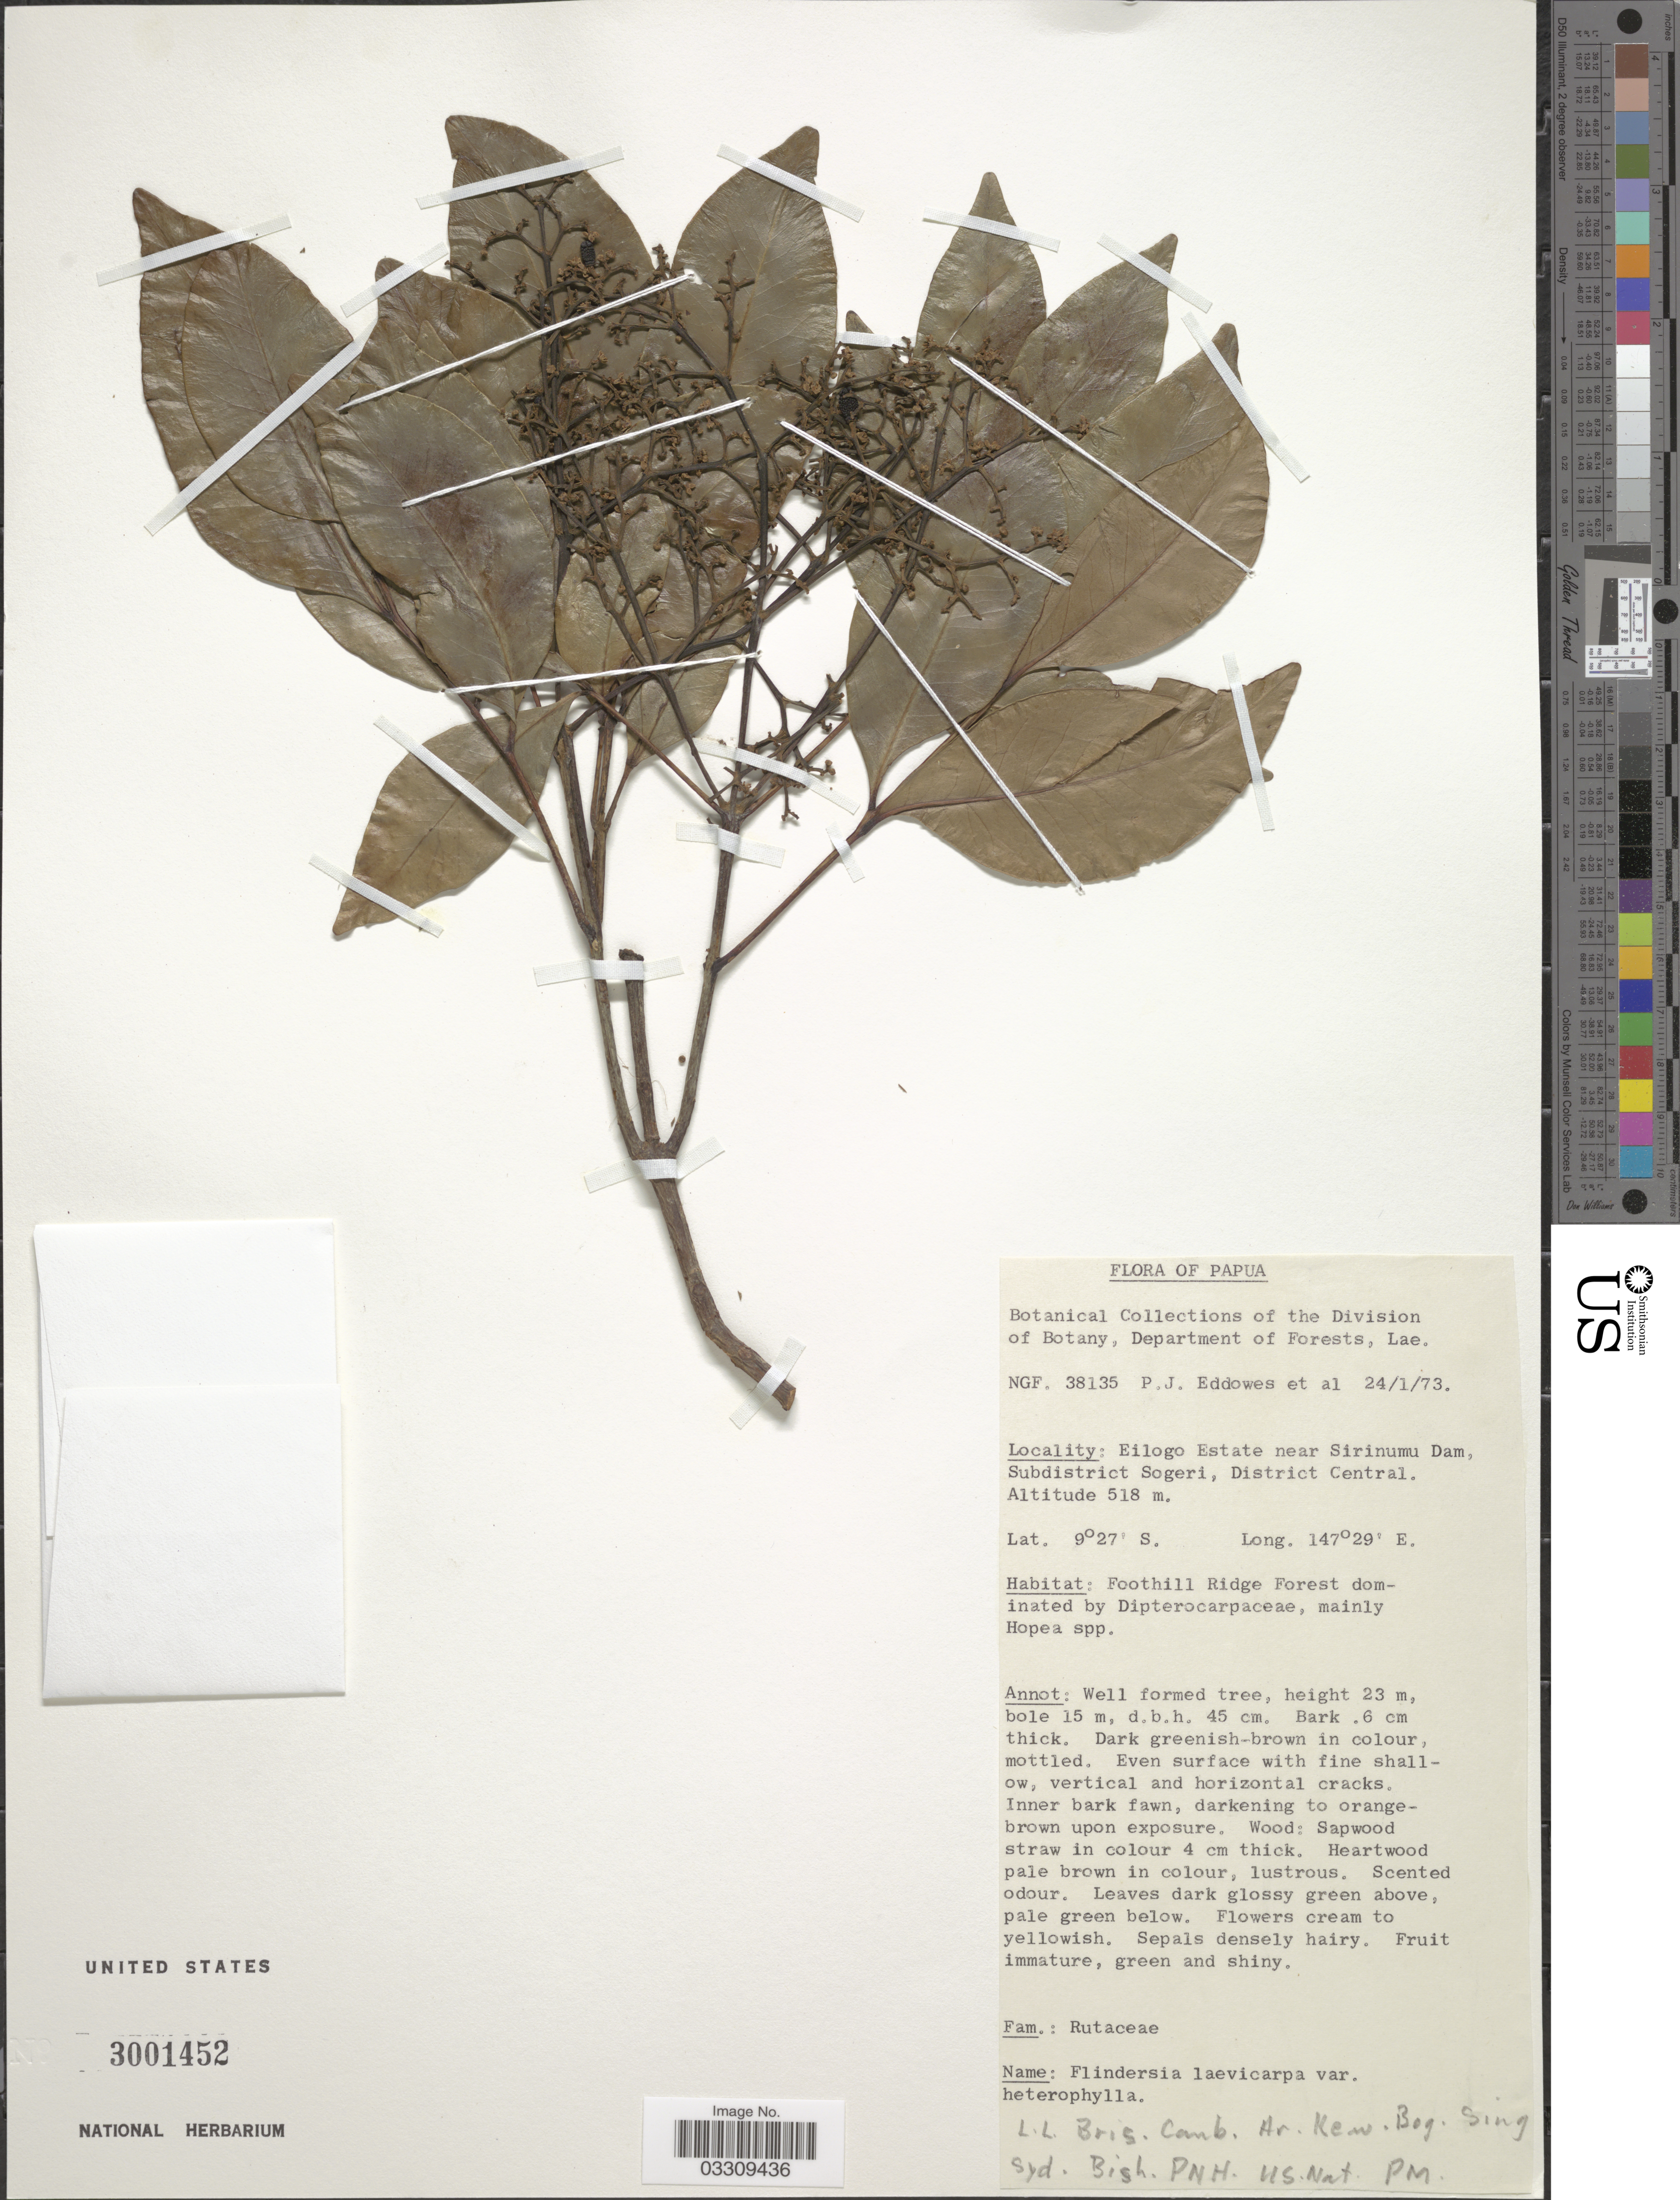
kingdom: Plantae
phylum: Tracheophyta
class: Magnoliopsida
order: Sapindales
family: Rutaceae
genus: Flindersia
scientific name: Flindersia laevicarpa var. heterophylla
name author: (Merr. & L.M. Perry) T.G. Hartley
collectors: P.J. Eddowes & et al.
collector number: NGF.38135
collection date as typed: Transcribed d/m/y: 24/1/73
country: Papua New Guinea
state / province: Central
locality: Papua. Eilogo Estate near Sirinumu Dam, Subdistrict Sogeri, District Central.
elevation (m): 518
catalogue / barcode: US 3001452